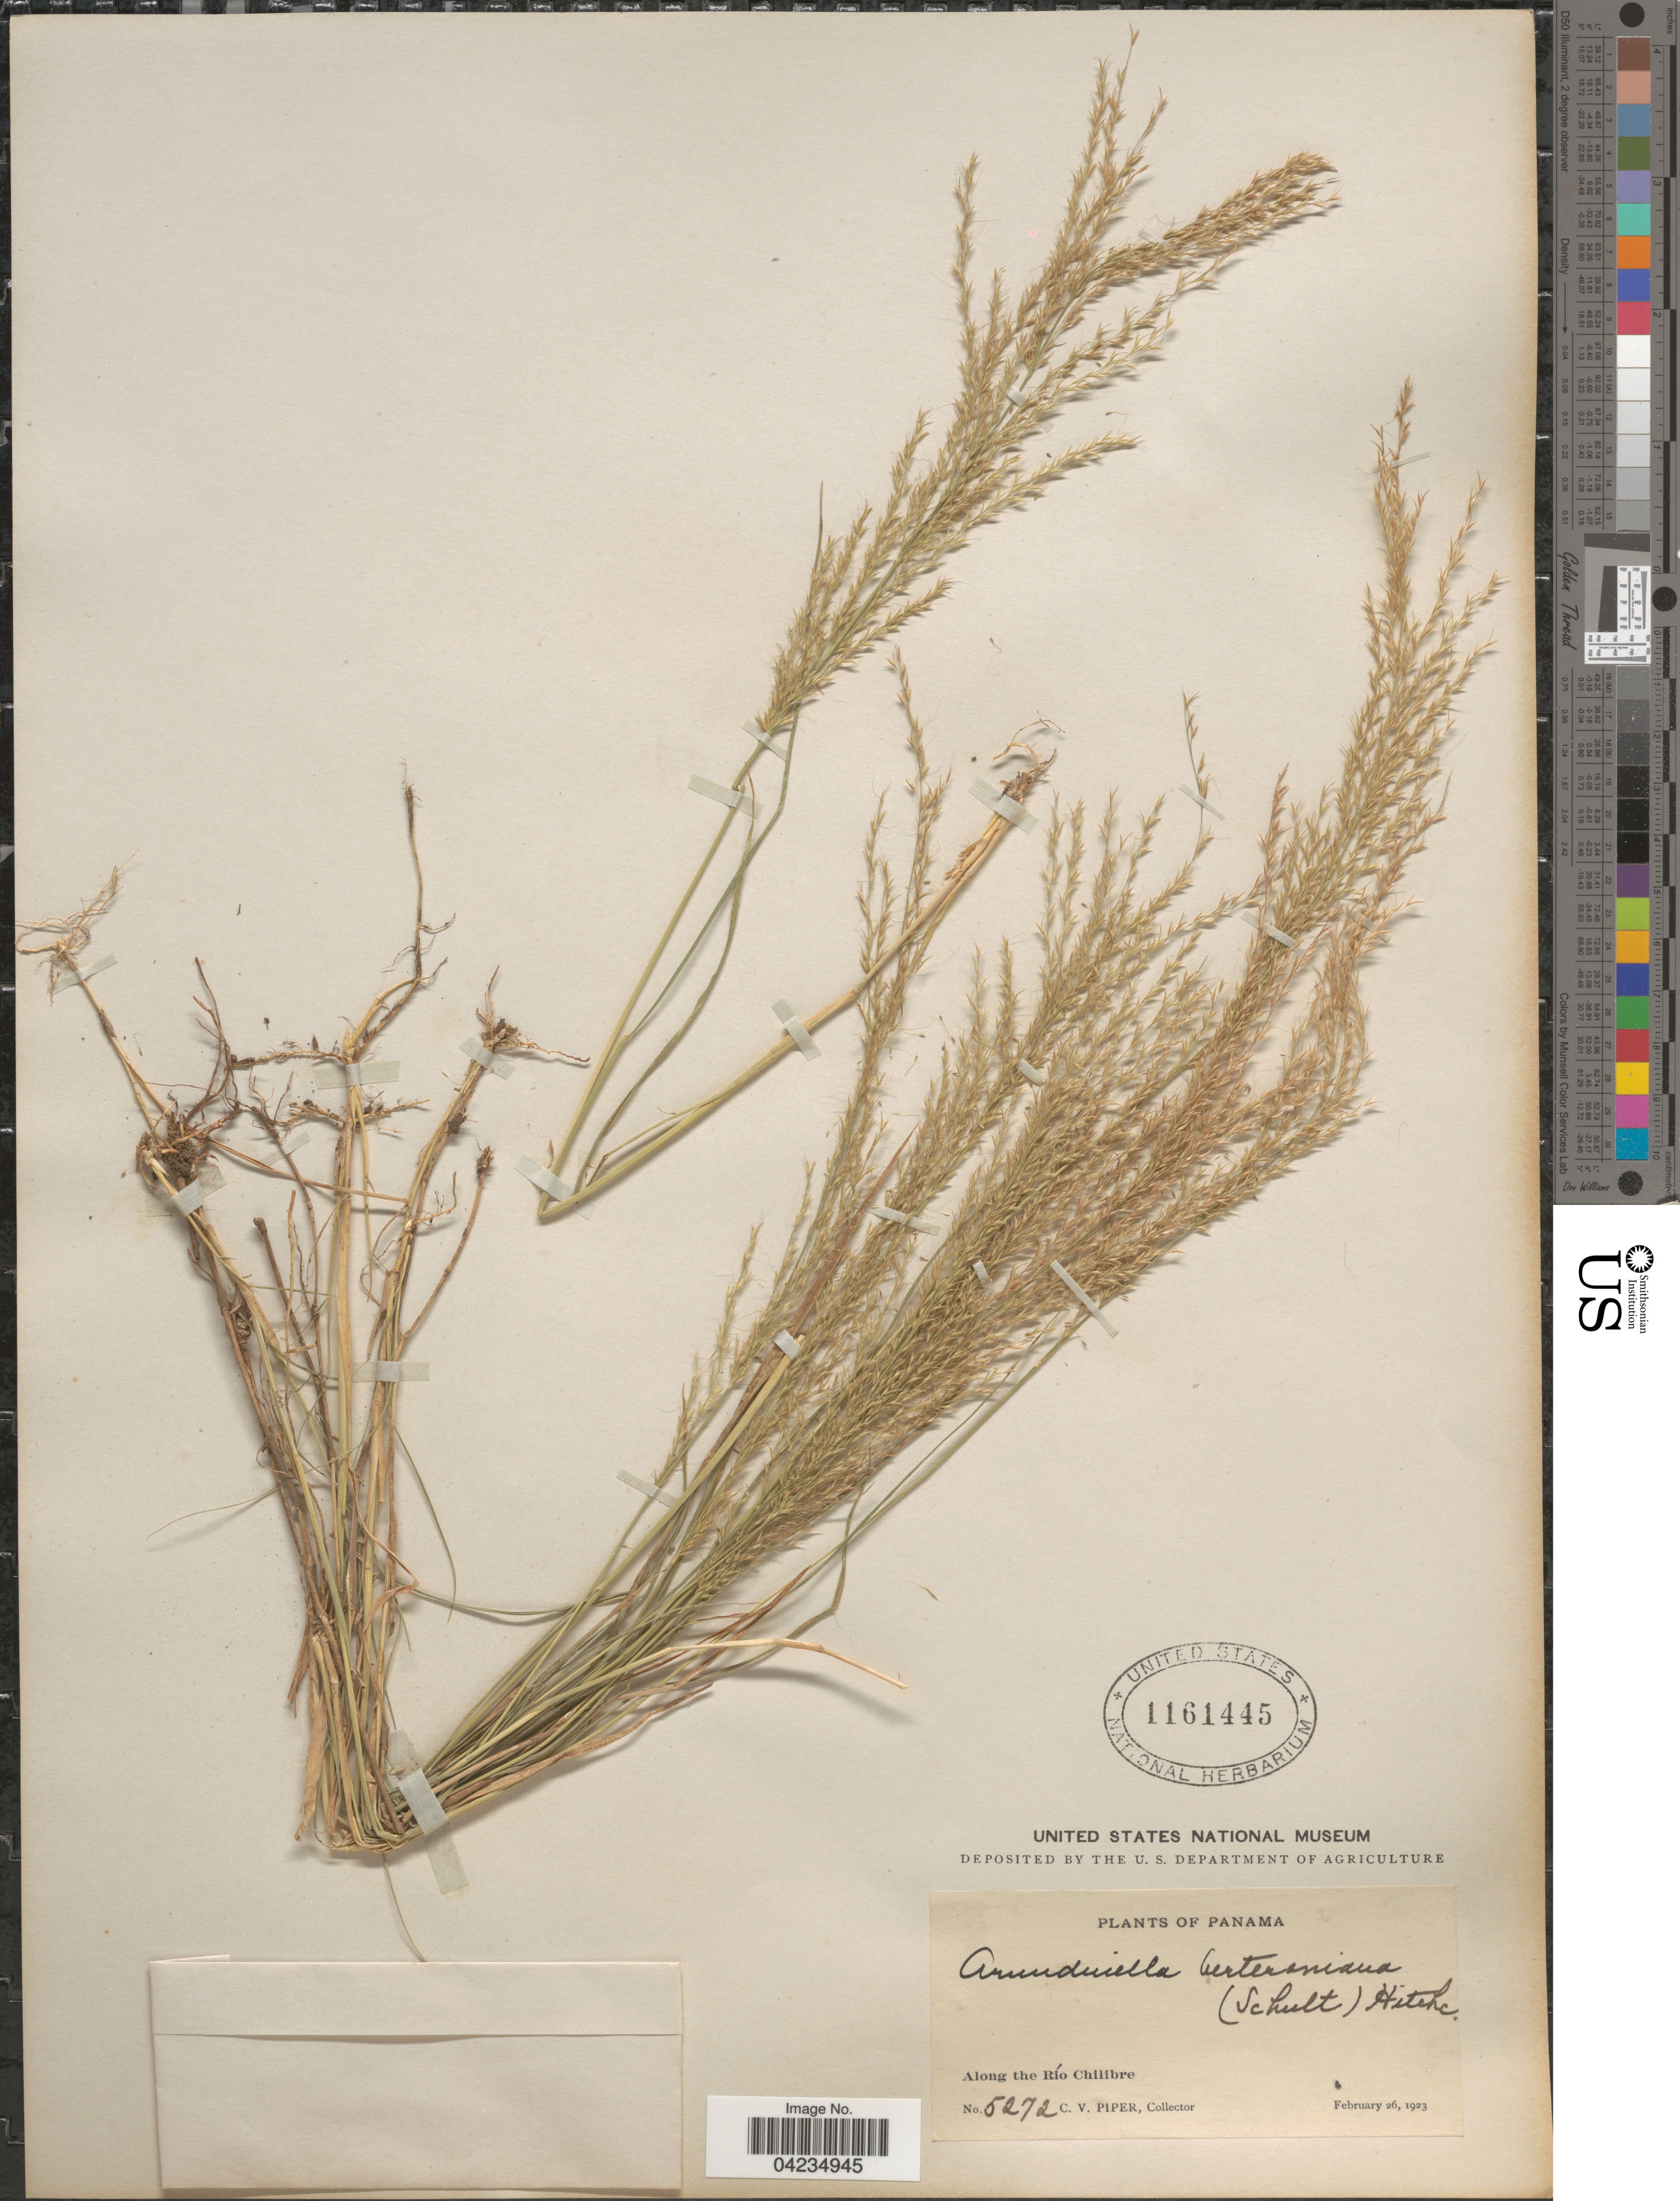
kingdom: Plantae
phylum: Tracheophyta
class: Liliopsida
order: Poales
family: Poaceae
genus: Arundinella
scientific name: Arundinella berteroniana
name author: (Schult.) Hitchc. & Chase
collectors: C. V. Piper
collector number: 5272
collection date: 1923-02-26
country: Panama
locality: Along the Río Chilibre.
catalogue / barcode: US 1161445